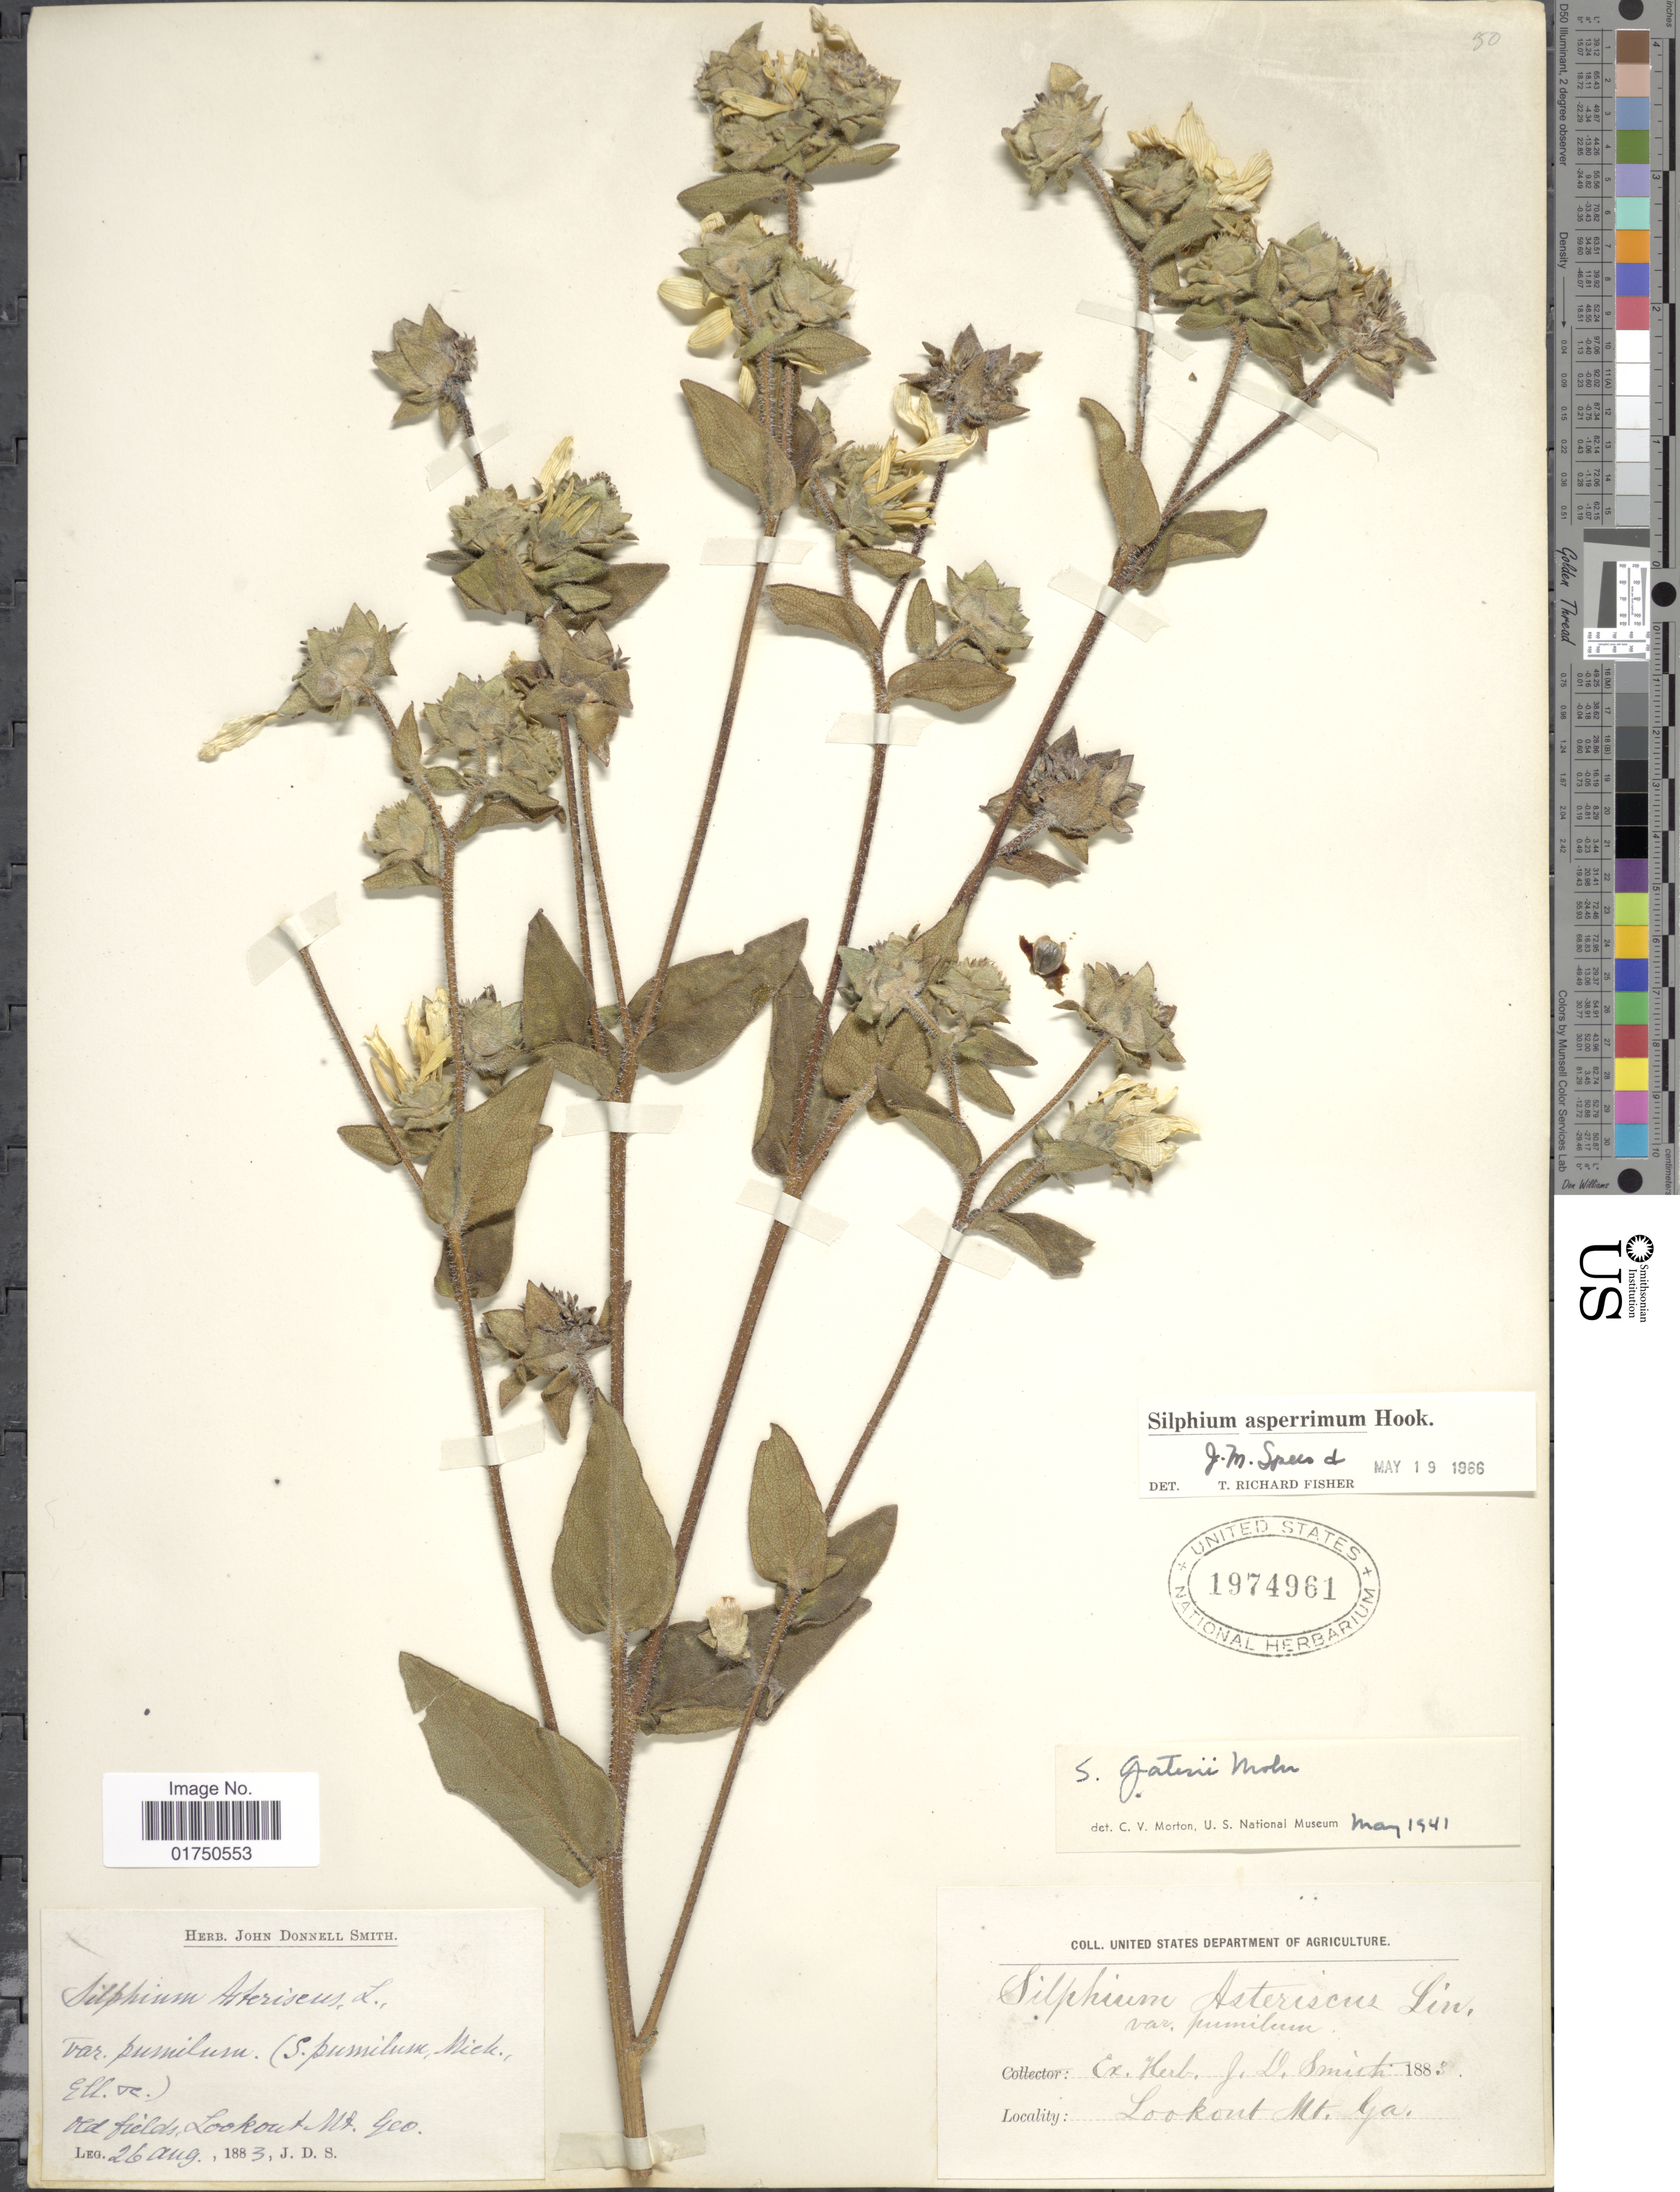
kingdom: Plantae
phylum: Tracheophyta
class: Magnoliopsida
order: Asterales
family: Asteraceae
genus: Silphium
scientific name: Silphium asperrimum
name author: Hook.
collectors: J. Donnell Smith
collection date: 1883-08-26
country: United States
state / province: Georgia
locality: Old fields, Lookout Mt. Geo.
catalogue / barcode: US 1974961